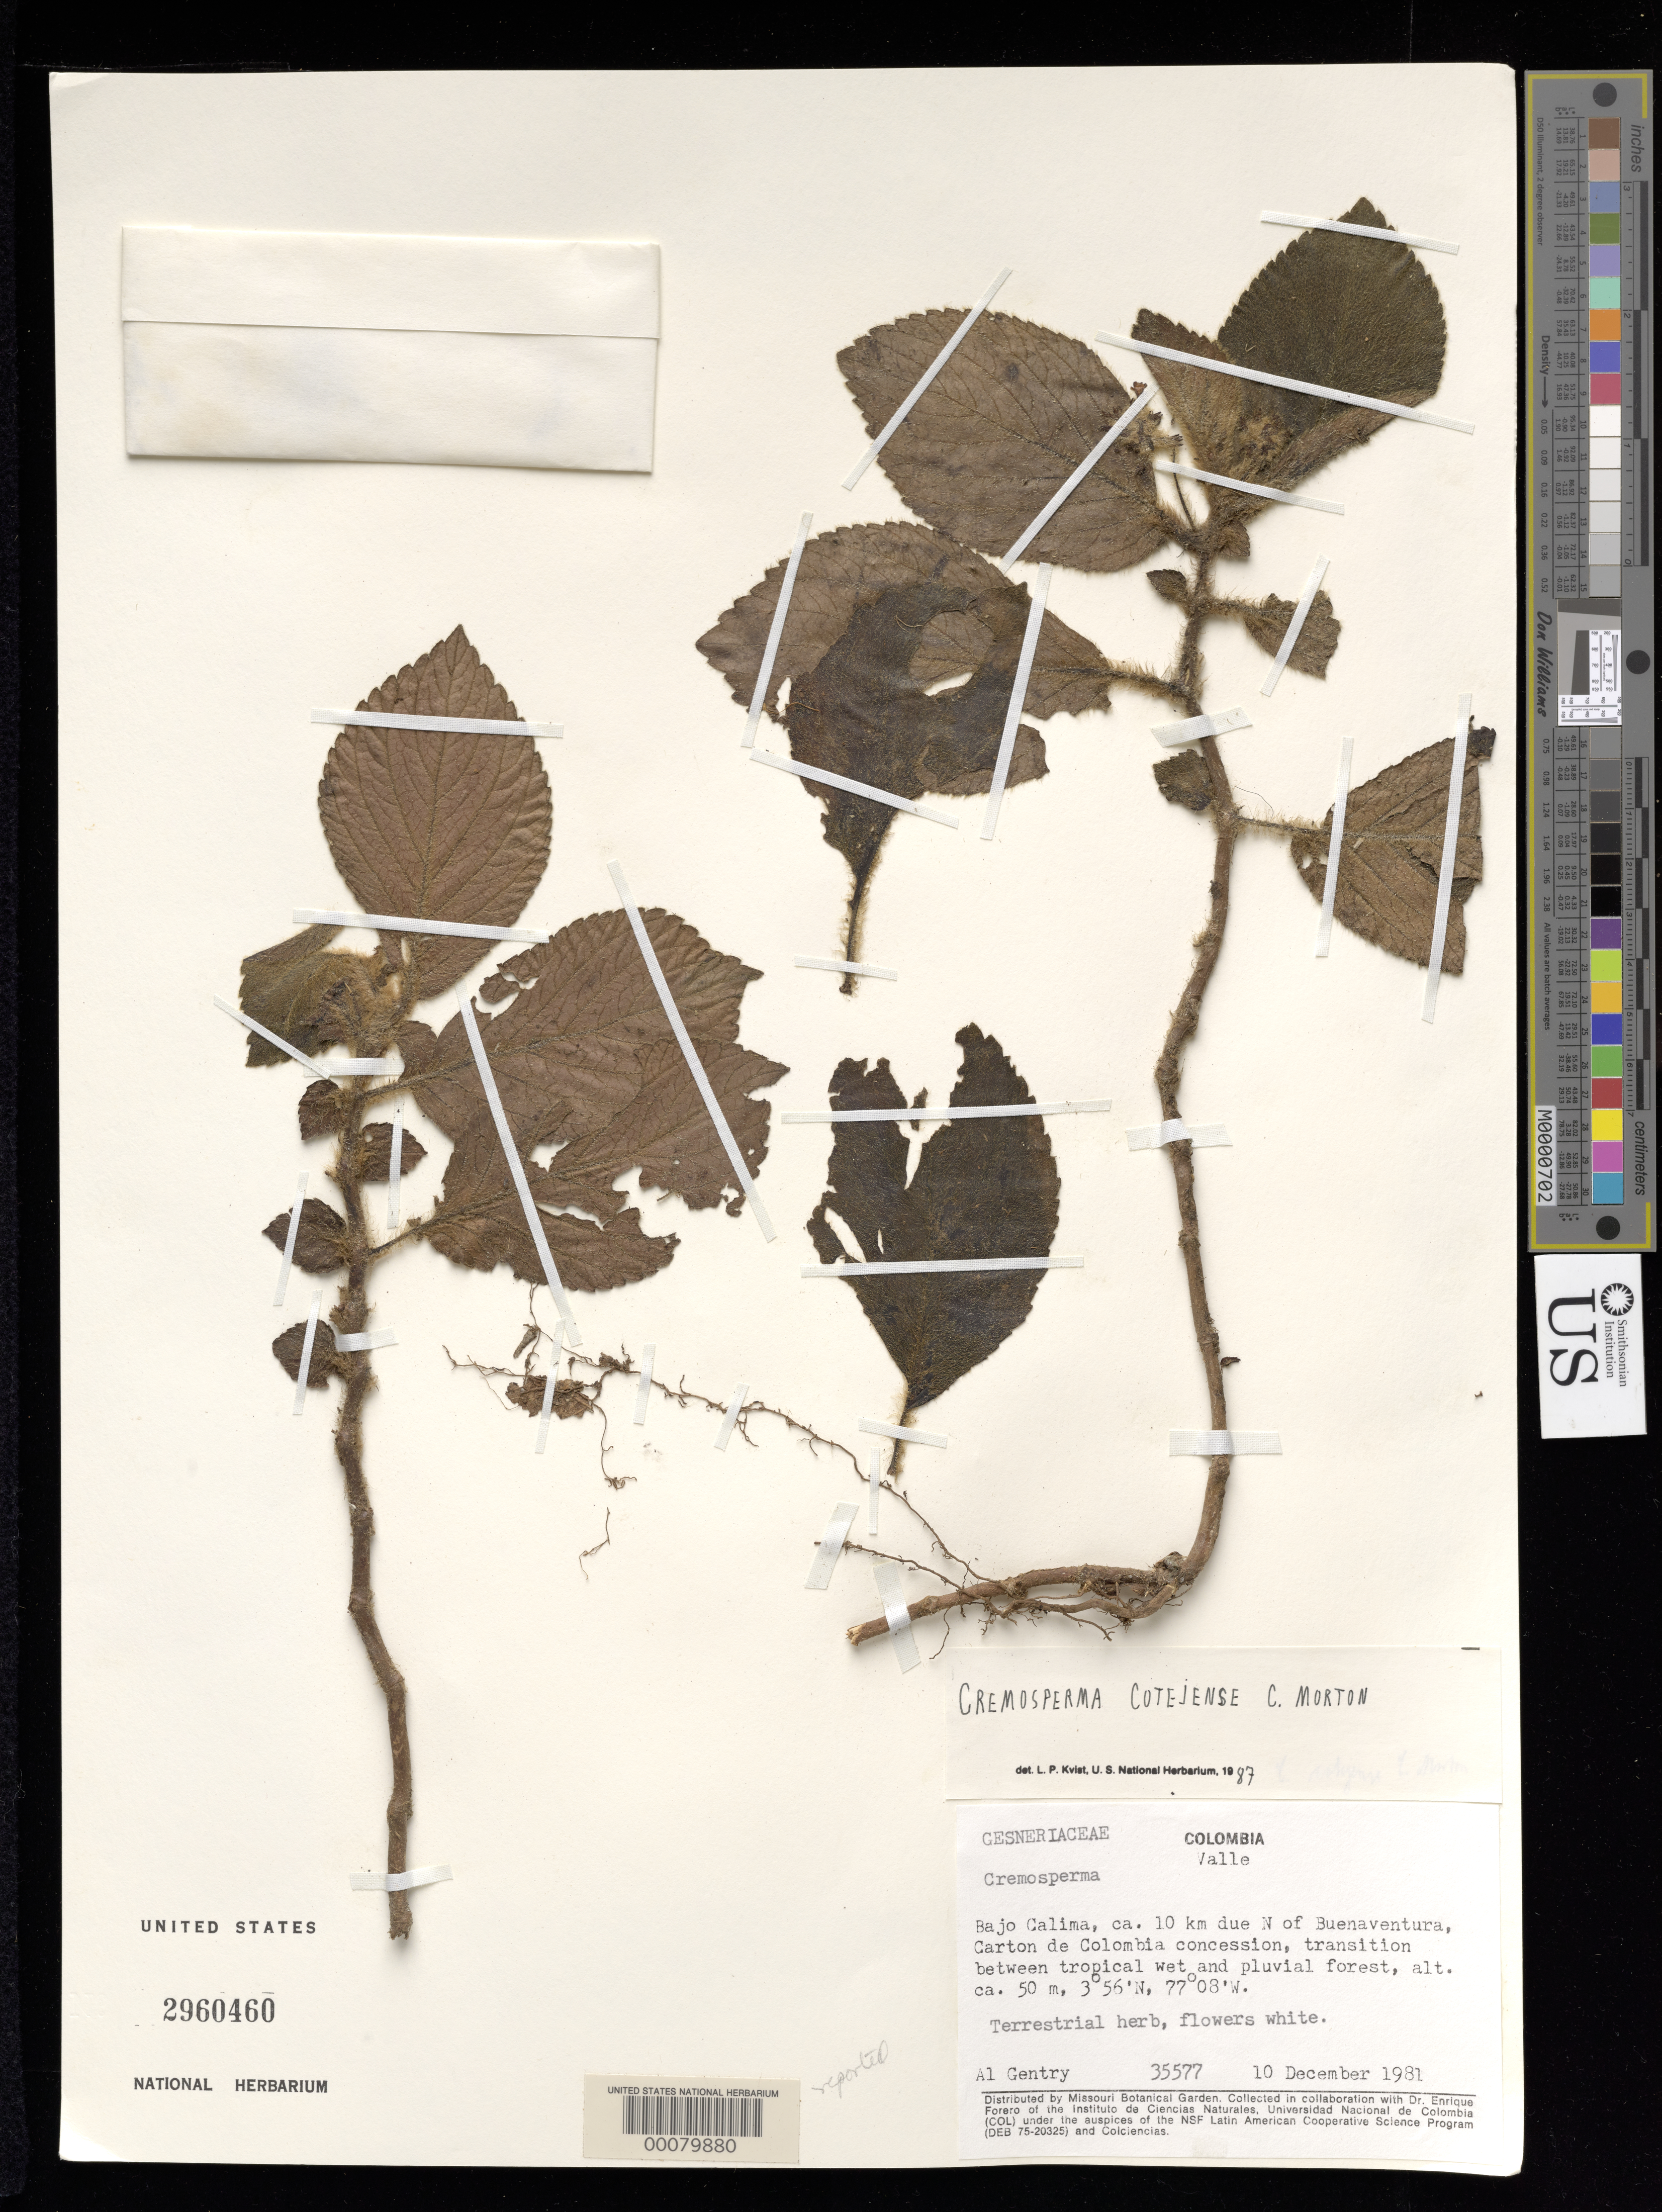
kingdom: Plantae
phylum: Tracheophyta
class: Magnoliopsida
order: Lamiales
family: Gesneriaceae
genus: Cremosperma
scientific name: Cremosperma cotejense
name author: C.V. Morton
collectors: A. H. Gentry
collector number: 35577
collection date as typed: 10 Dec 1981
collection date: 1981-12-10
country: Colombia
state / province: Valle del Cauca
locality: Bajo Calima, about 10 km due N of Buenaventura, carton de Colombia concession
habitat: Transition between tropical wet and pluvial forest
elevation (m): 50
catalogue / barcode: US 2960460